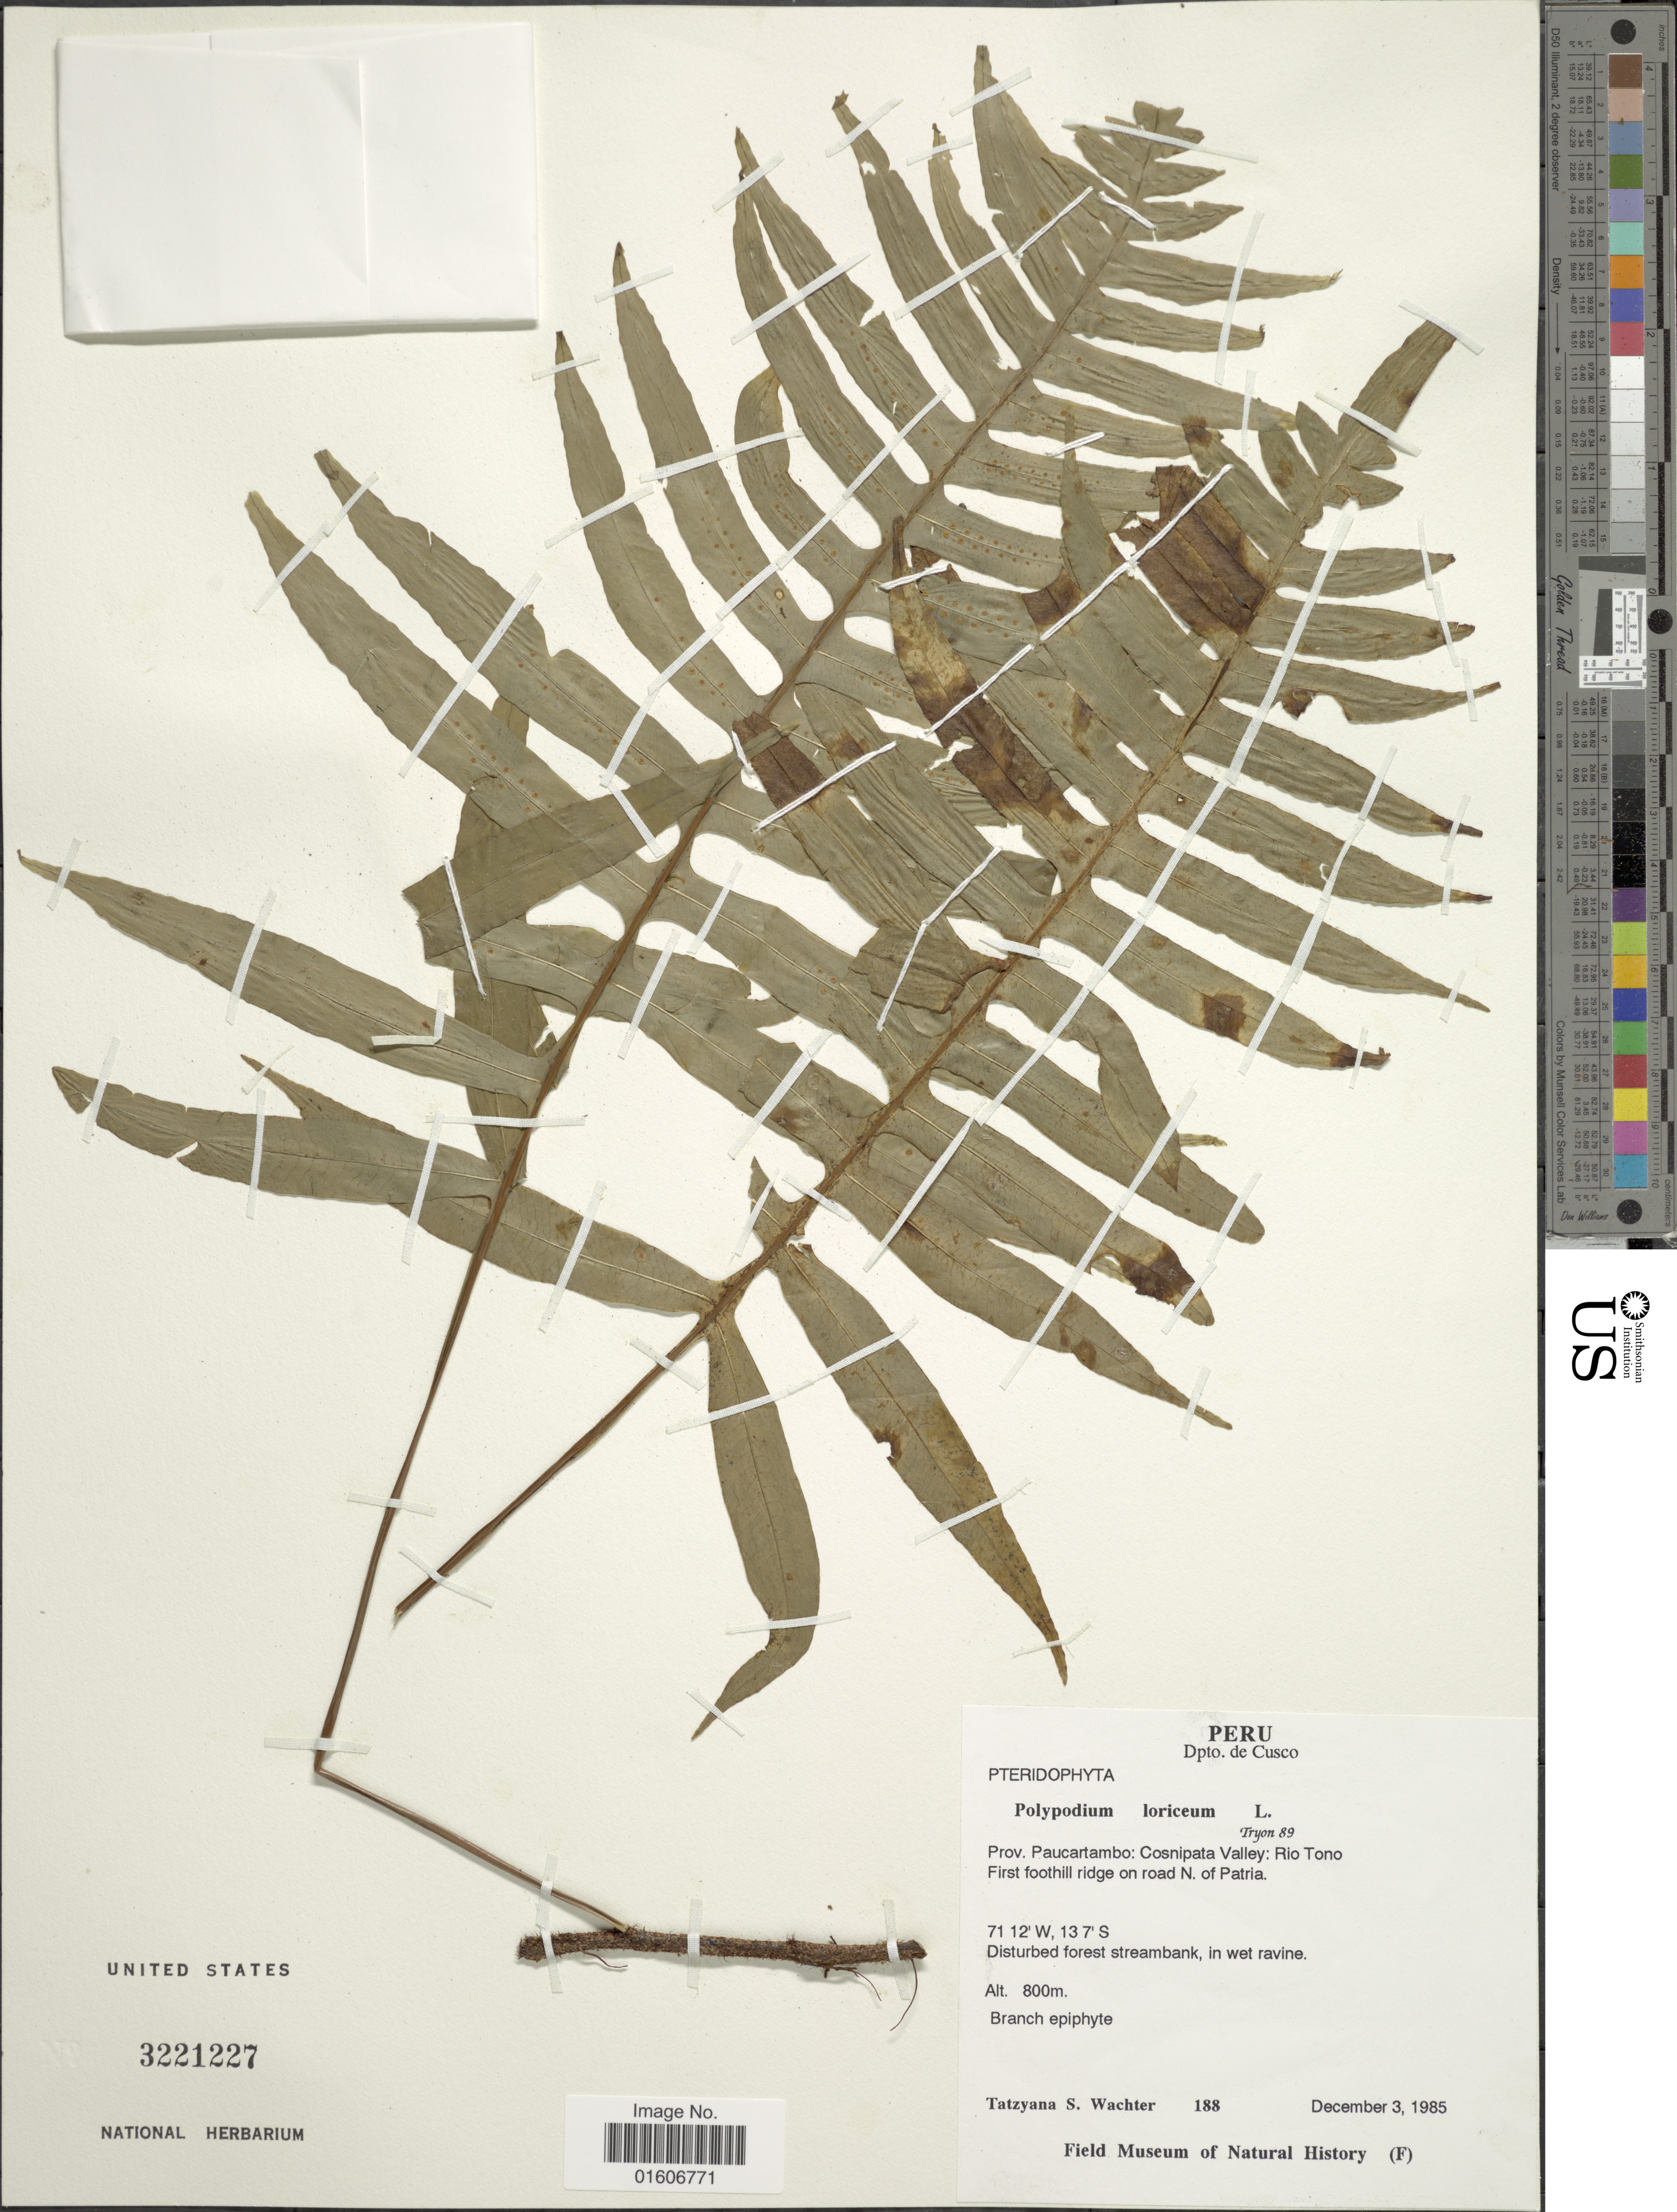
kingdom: Plantae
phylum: Tracheophyta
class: Polypodiopsida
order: Polypodiales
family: Polypodiaceae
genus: Serpocaulon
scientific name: Serpocaulon loriceum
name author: (L.) A.R. Sm.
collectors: T. Wachter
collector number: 188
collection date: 1985-12-03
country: Peru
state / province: Cusco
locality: Dpto. de Cusco, Prov. Paucartambo: Cosnipata Valley: Rio Tono First foothill ridge on road N. of Patria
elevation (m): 800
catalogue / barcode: US 3221227